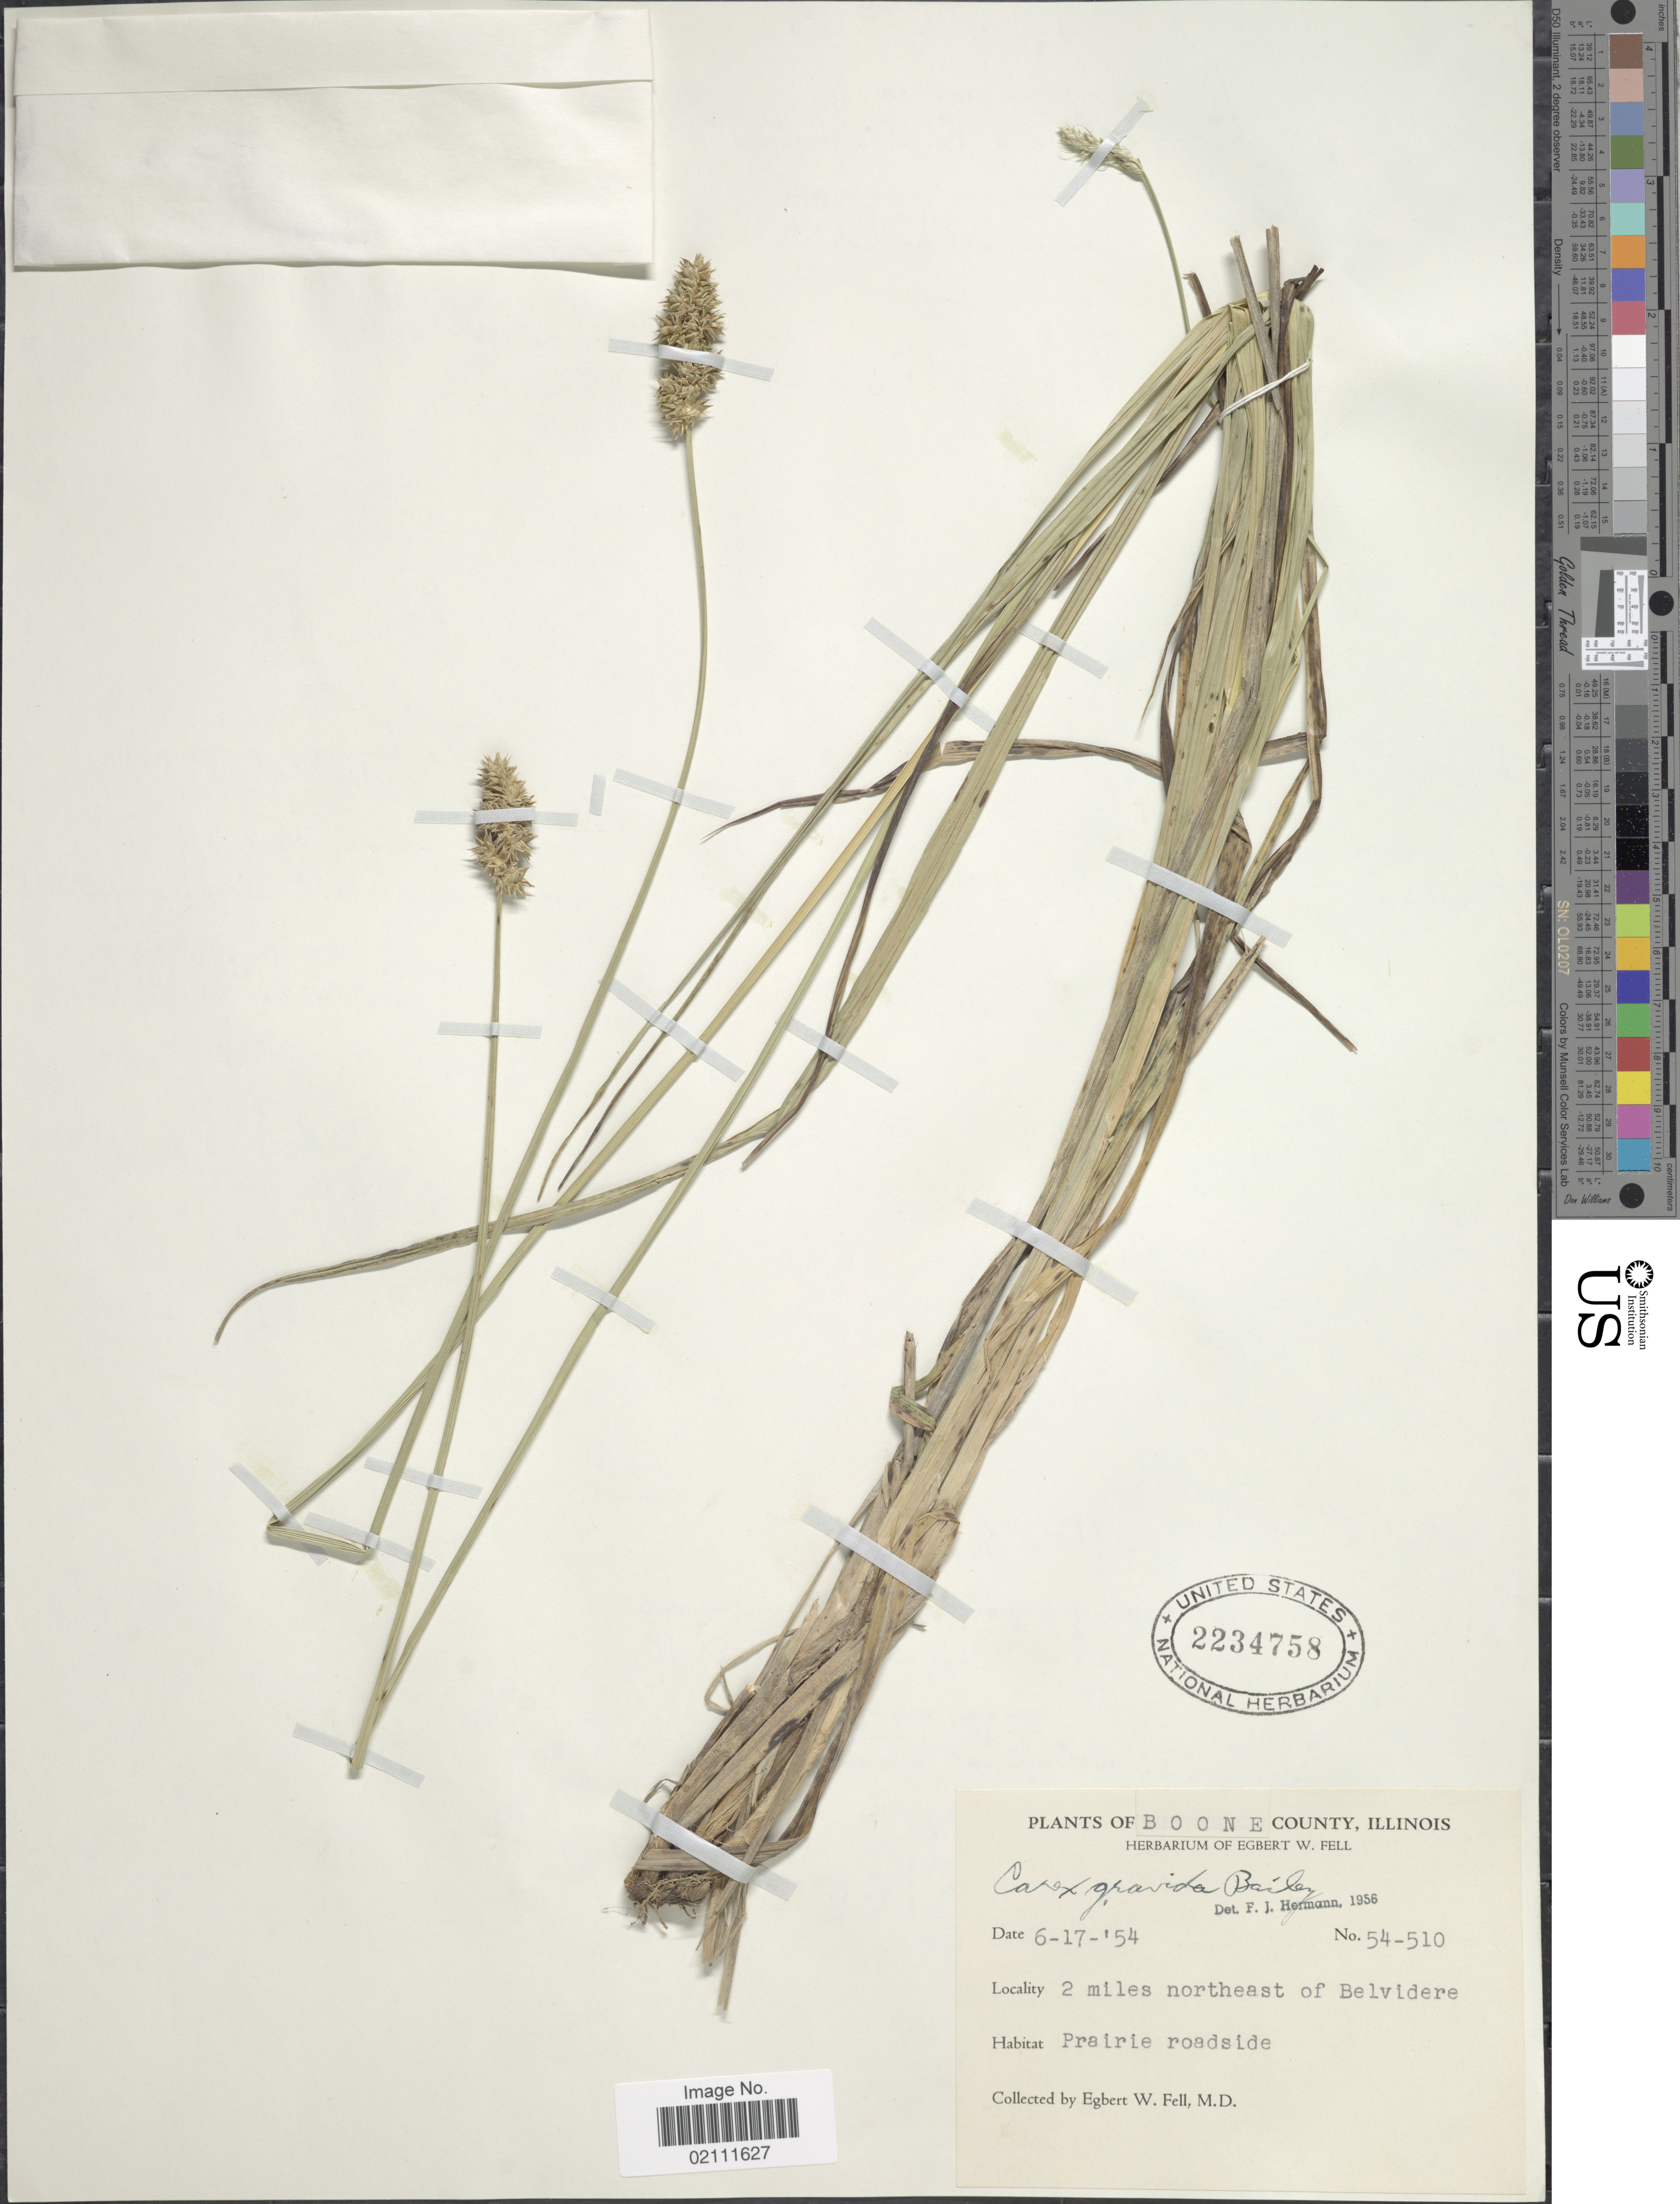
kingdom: Plantae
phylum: Tracheophyta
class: Liliopsida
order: Poales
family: Cyperaceae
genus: Carex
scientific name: Carex gravida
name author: L.H. Bailey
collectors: E. Fell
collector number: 54-510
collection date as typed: Transcribed d/m/y: 17/6/54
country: United States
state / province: Illinois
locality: Boone County, 2 miles northeast of Belvidere, prairie roadside.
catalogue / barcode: US 2234758